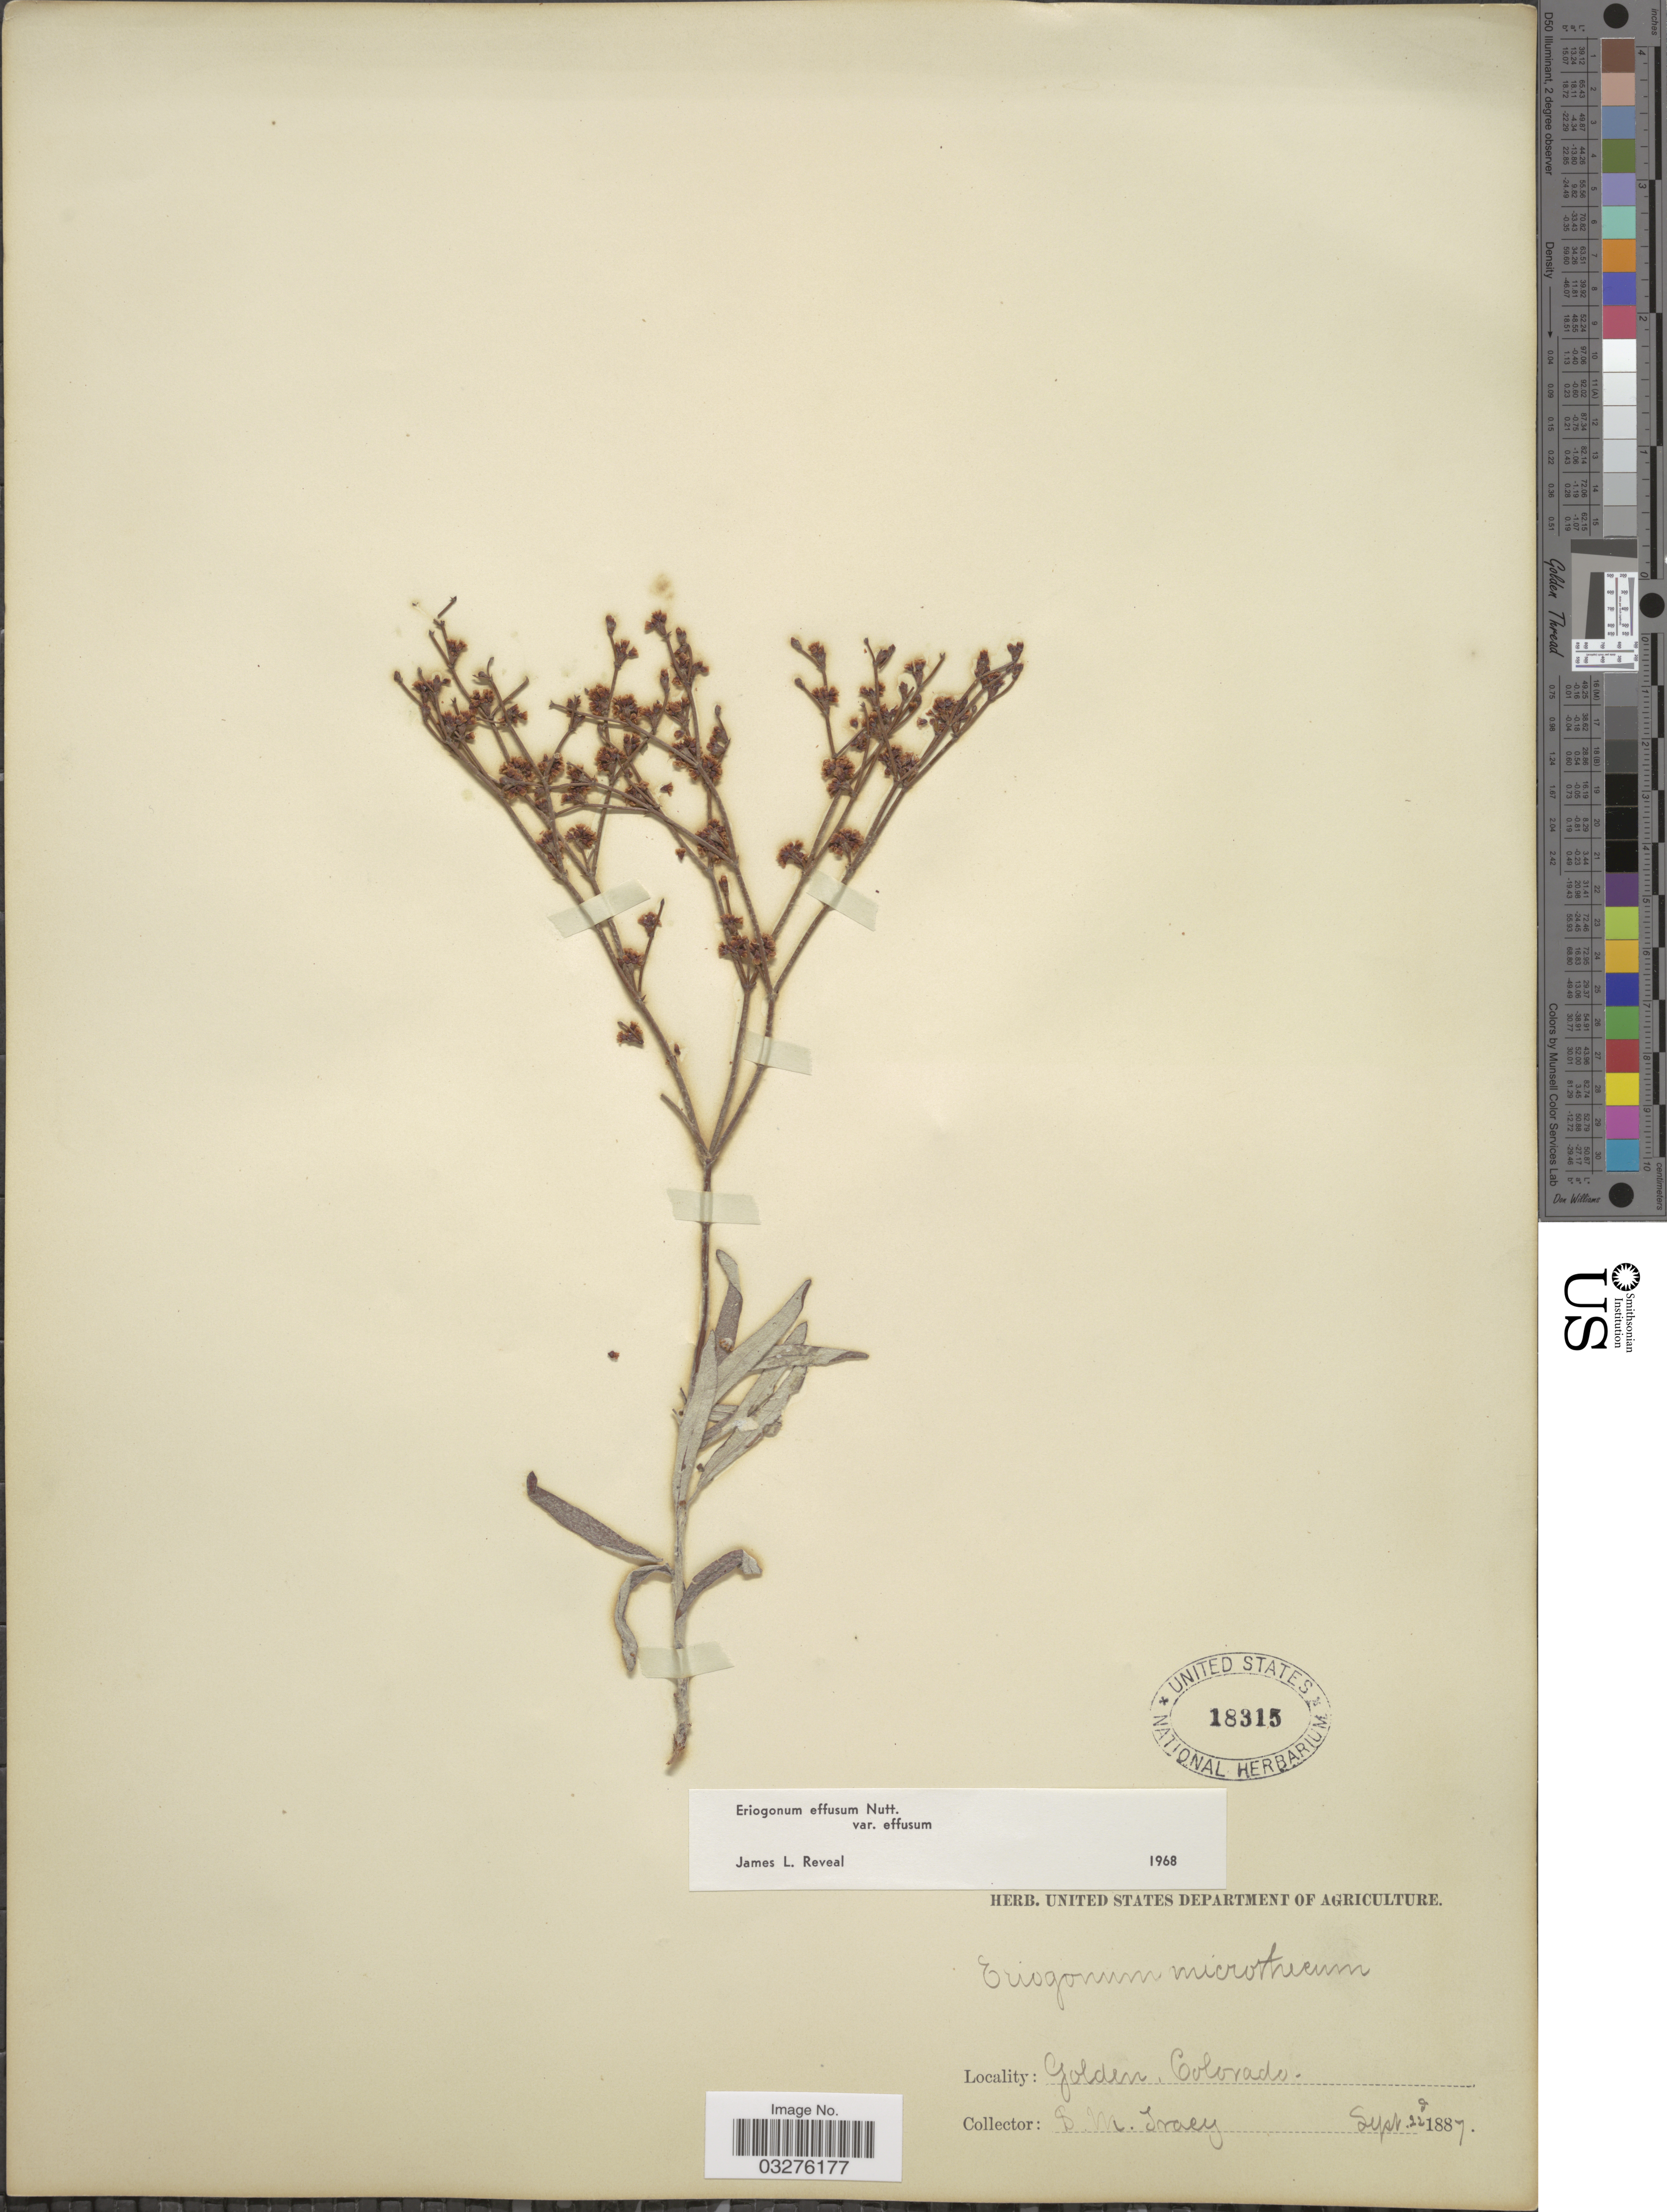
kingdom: Plantae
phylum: Tracheophyta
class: Magnoliopsida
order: Caryophyllales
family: Polygonaceae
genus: Eriogonum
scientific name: Eriogonum effusum var. effusum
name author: Nutt.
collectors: S. M. Tracy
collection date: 1887-09-22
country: United States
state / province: Colorado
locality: Golden.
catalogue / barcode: US 18315